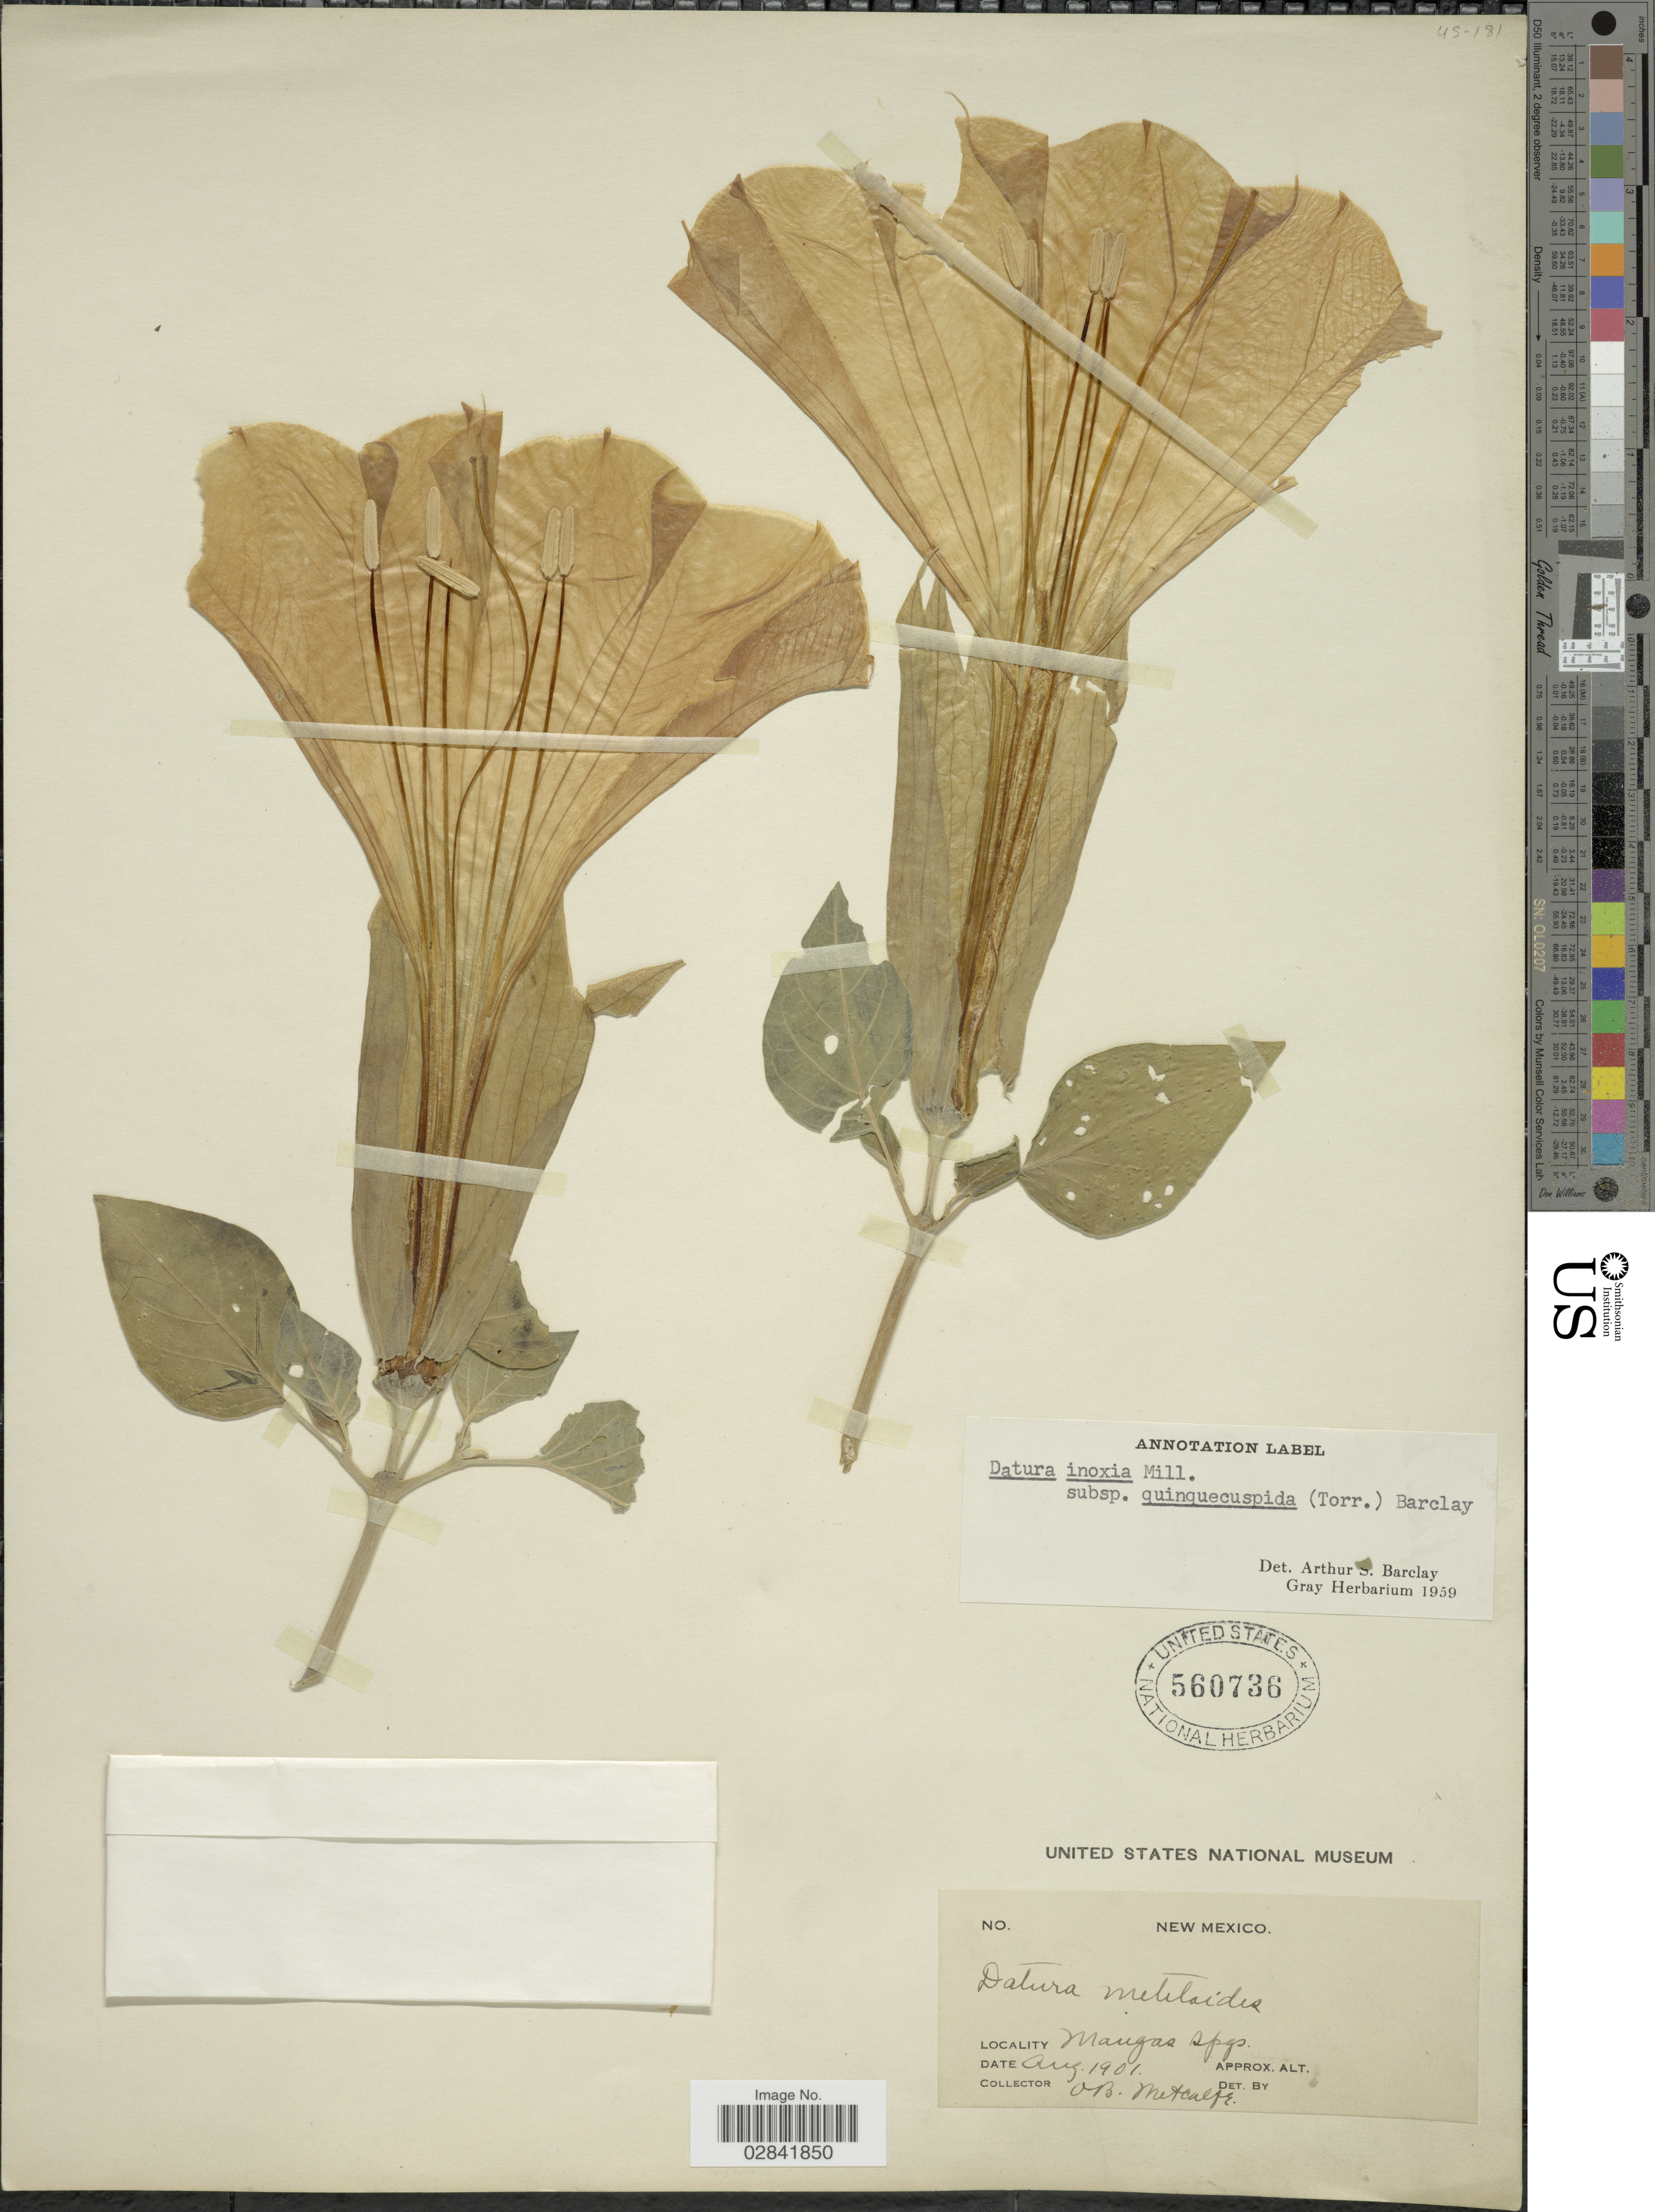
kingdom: Plantae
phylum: Tracheophyta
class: Magnoliopsida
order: Solanales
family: Solanaceae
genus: Datura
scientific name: Datura innoxia subsp. quinquecuspidata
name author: (Torr.) A.S. Barclay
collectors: O. B. Metcalfe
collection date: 1901-08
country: United States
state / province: New Mexico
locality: Maugas spgs.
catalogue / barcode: US 560736